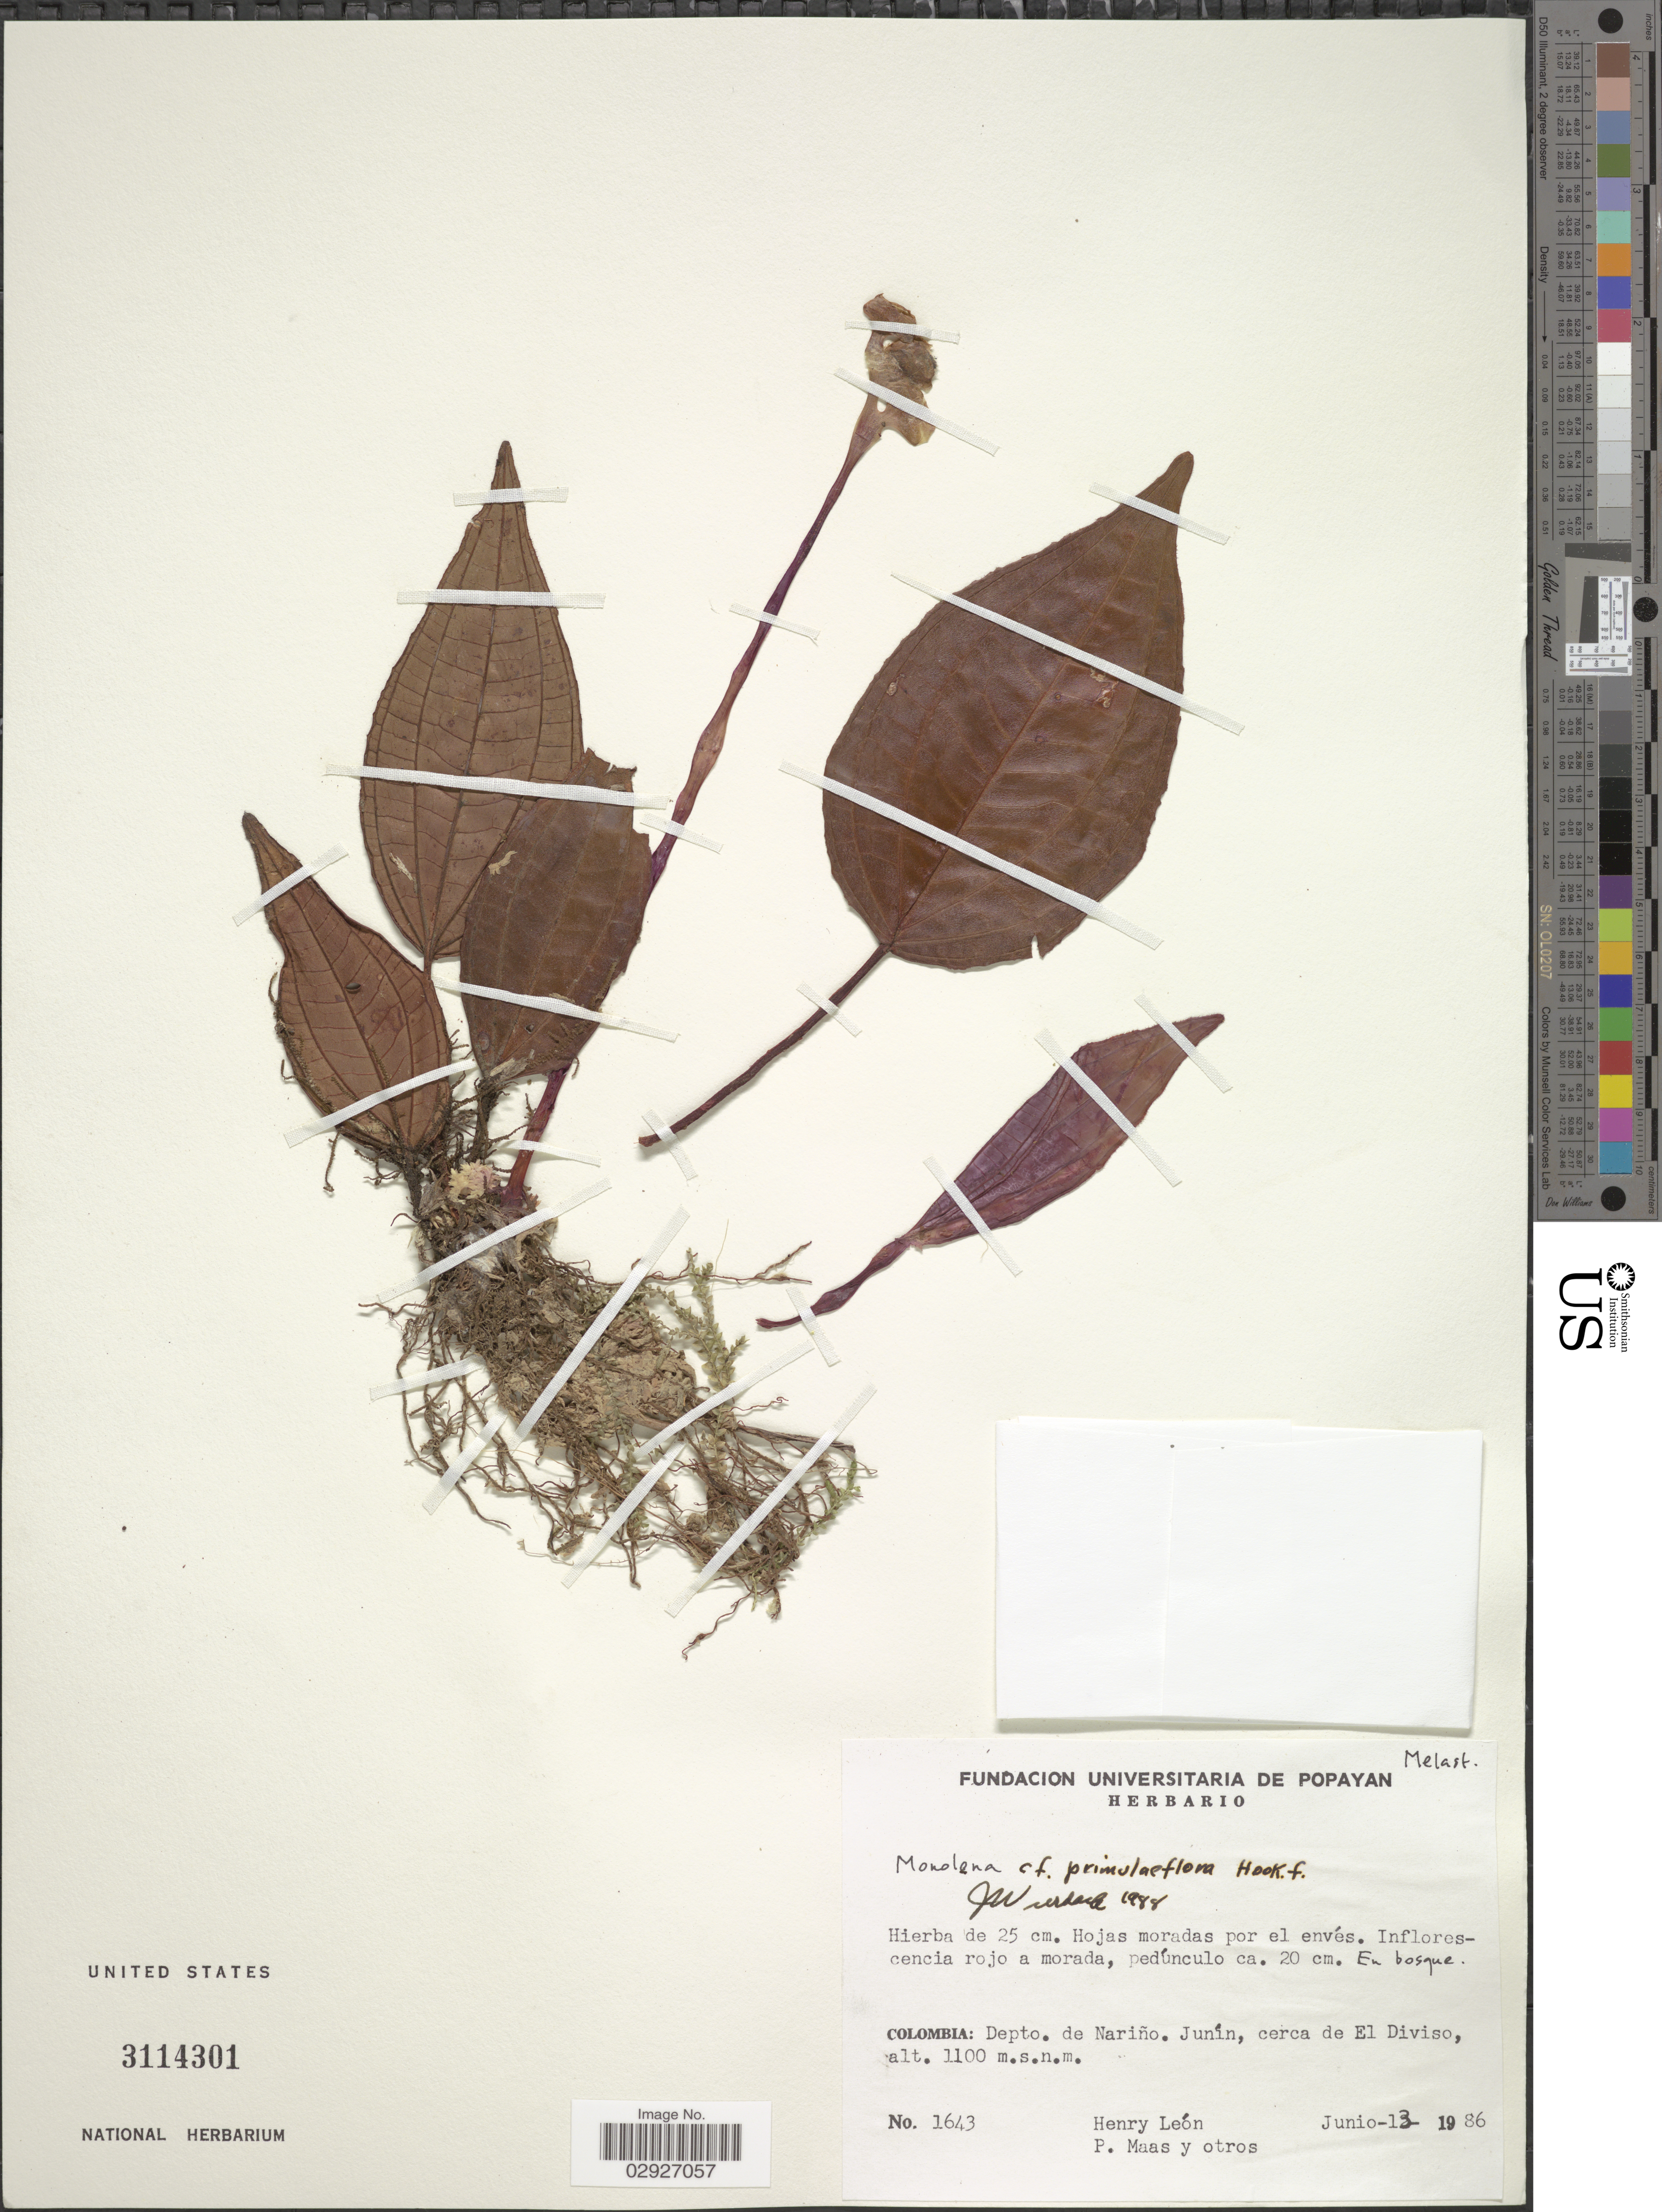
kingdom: Plantae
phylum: Tracheophyta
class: Magnoliopsida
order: Myrtales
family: Melastomataceae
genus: Monolena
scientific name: Monolena primuliflora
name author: Hook. f.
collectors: Henry Leon, P. Maas & et al.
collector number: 1643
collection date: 1986-06-13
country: Colombia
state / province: Nariño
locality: Depto. de Nariño, Junín, cerca de El Diviso.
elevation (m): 1100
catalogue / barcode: US 3114301